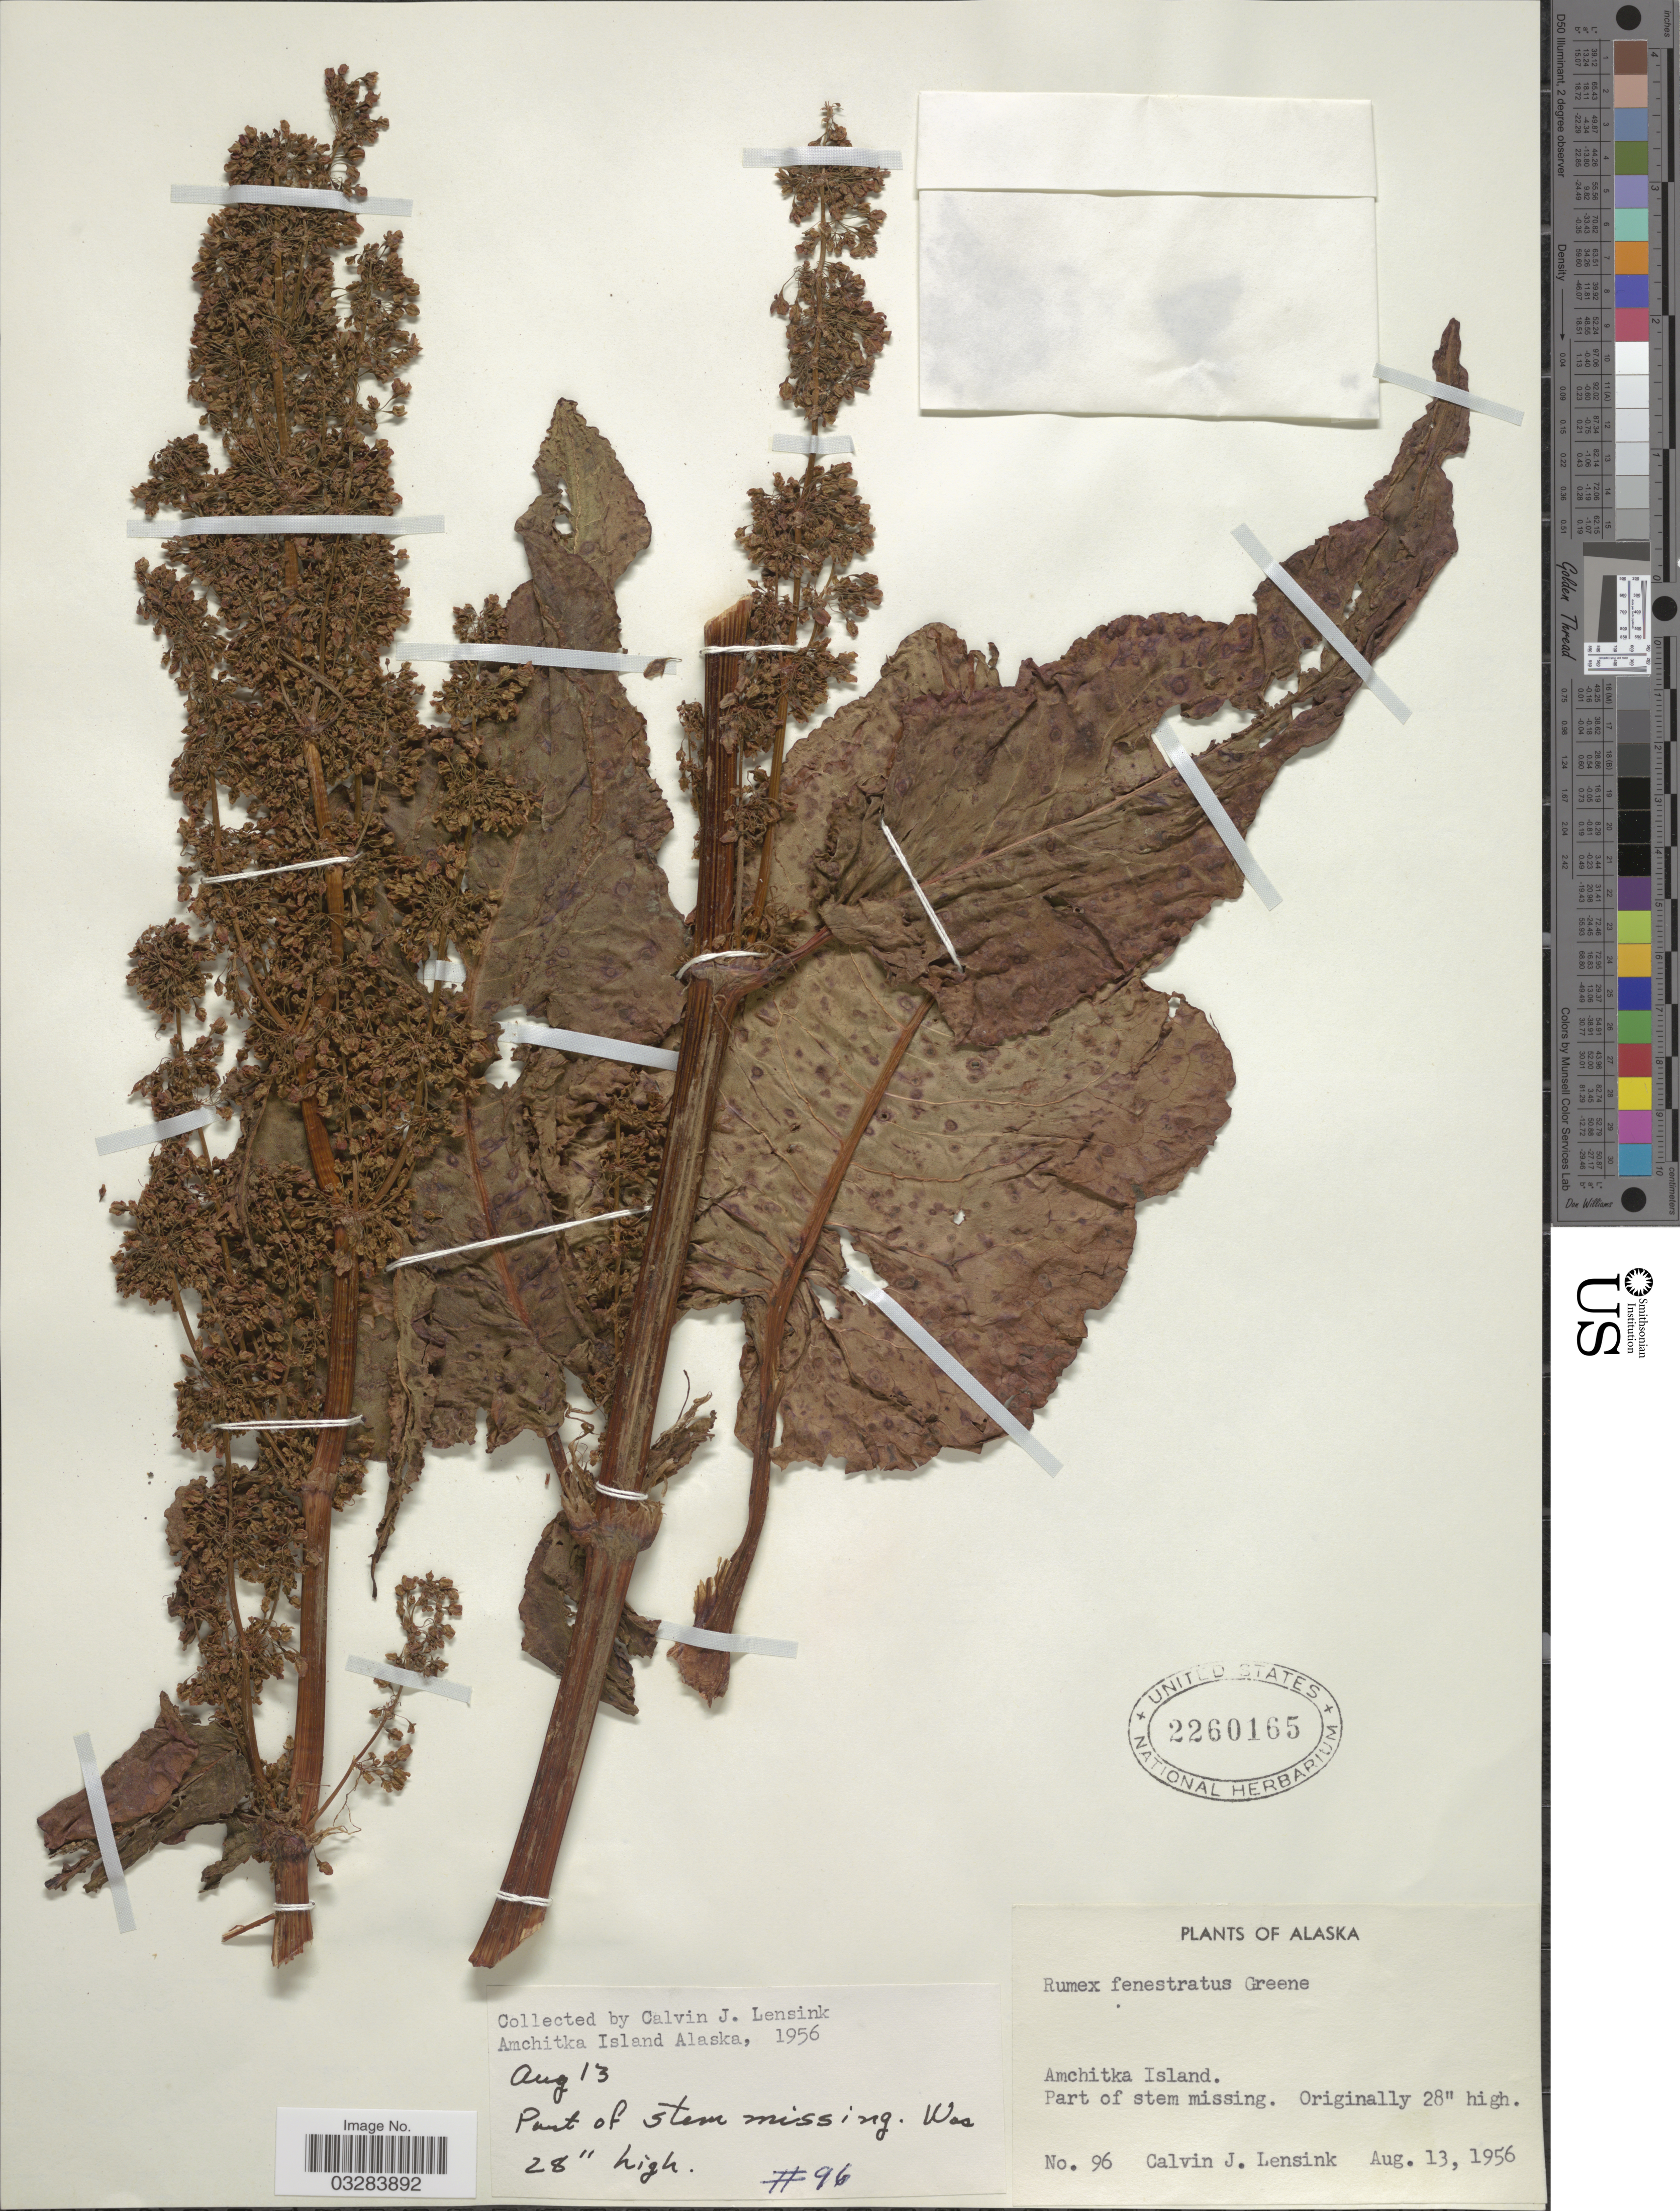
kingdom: Plantae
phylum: Tracheophyta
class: Magnoliopsida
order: Caryophyllales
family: Polygonaceae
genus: Rumex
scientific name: Rumex fenestratus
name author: Greene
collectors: C. Lensink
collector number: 96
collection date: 1956-08-13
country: United States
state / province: Alaska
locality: Amchitka Island.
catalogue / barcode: US 2260165